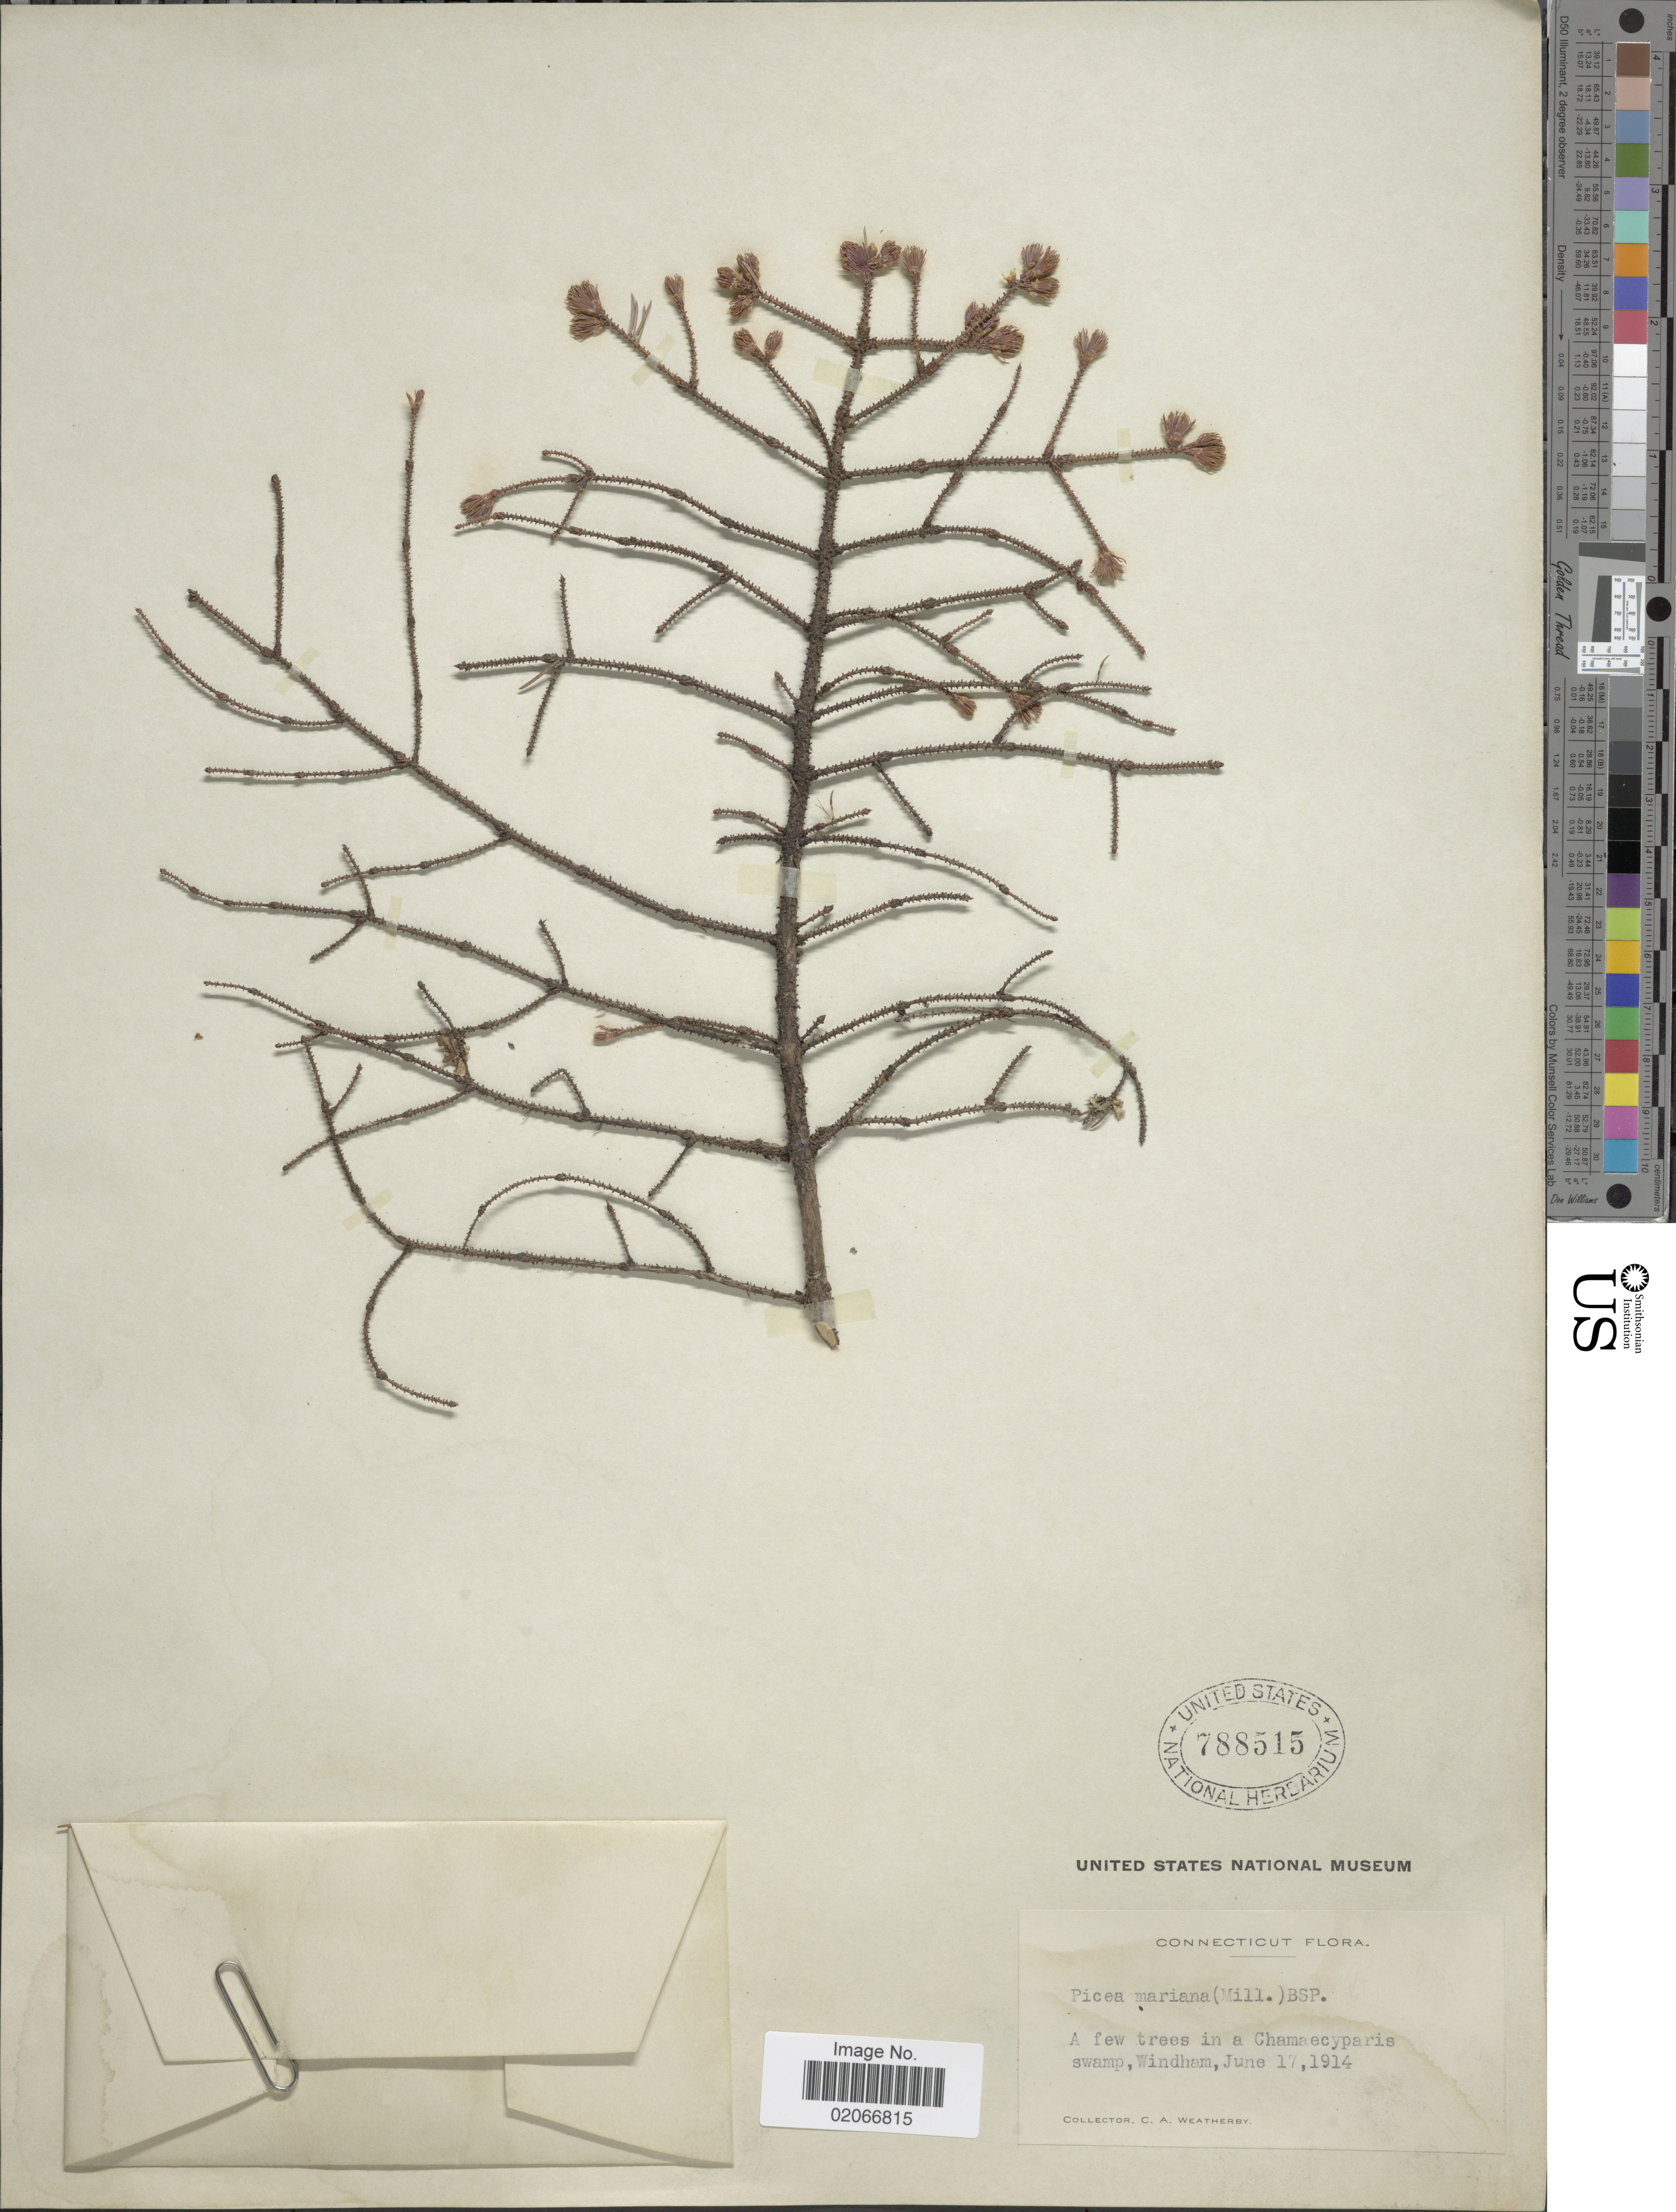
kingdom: Plantae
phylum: Tracheophyta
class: Pinopsida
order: Pinales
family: Pinaceae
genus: Picea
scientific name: Picea rubens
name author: Sarg.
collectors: C. A. Weatherby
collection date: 1914-06-17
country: United States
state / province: Connecticut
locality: Windham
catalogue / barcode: US 788515